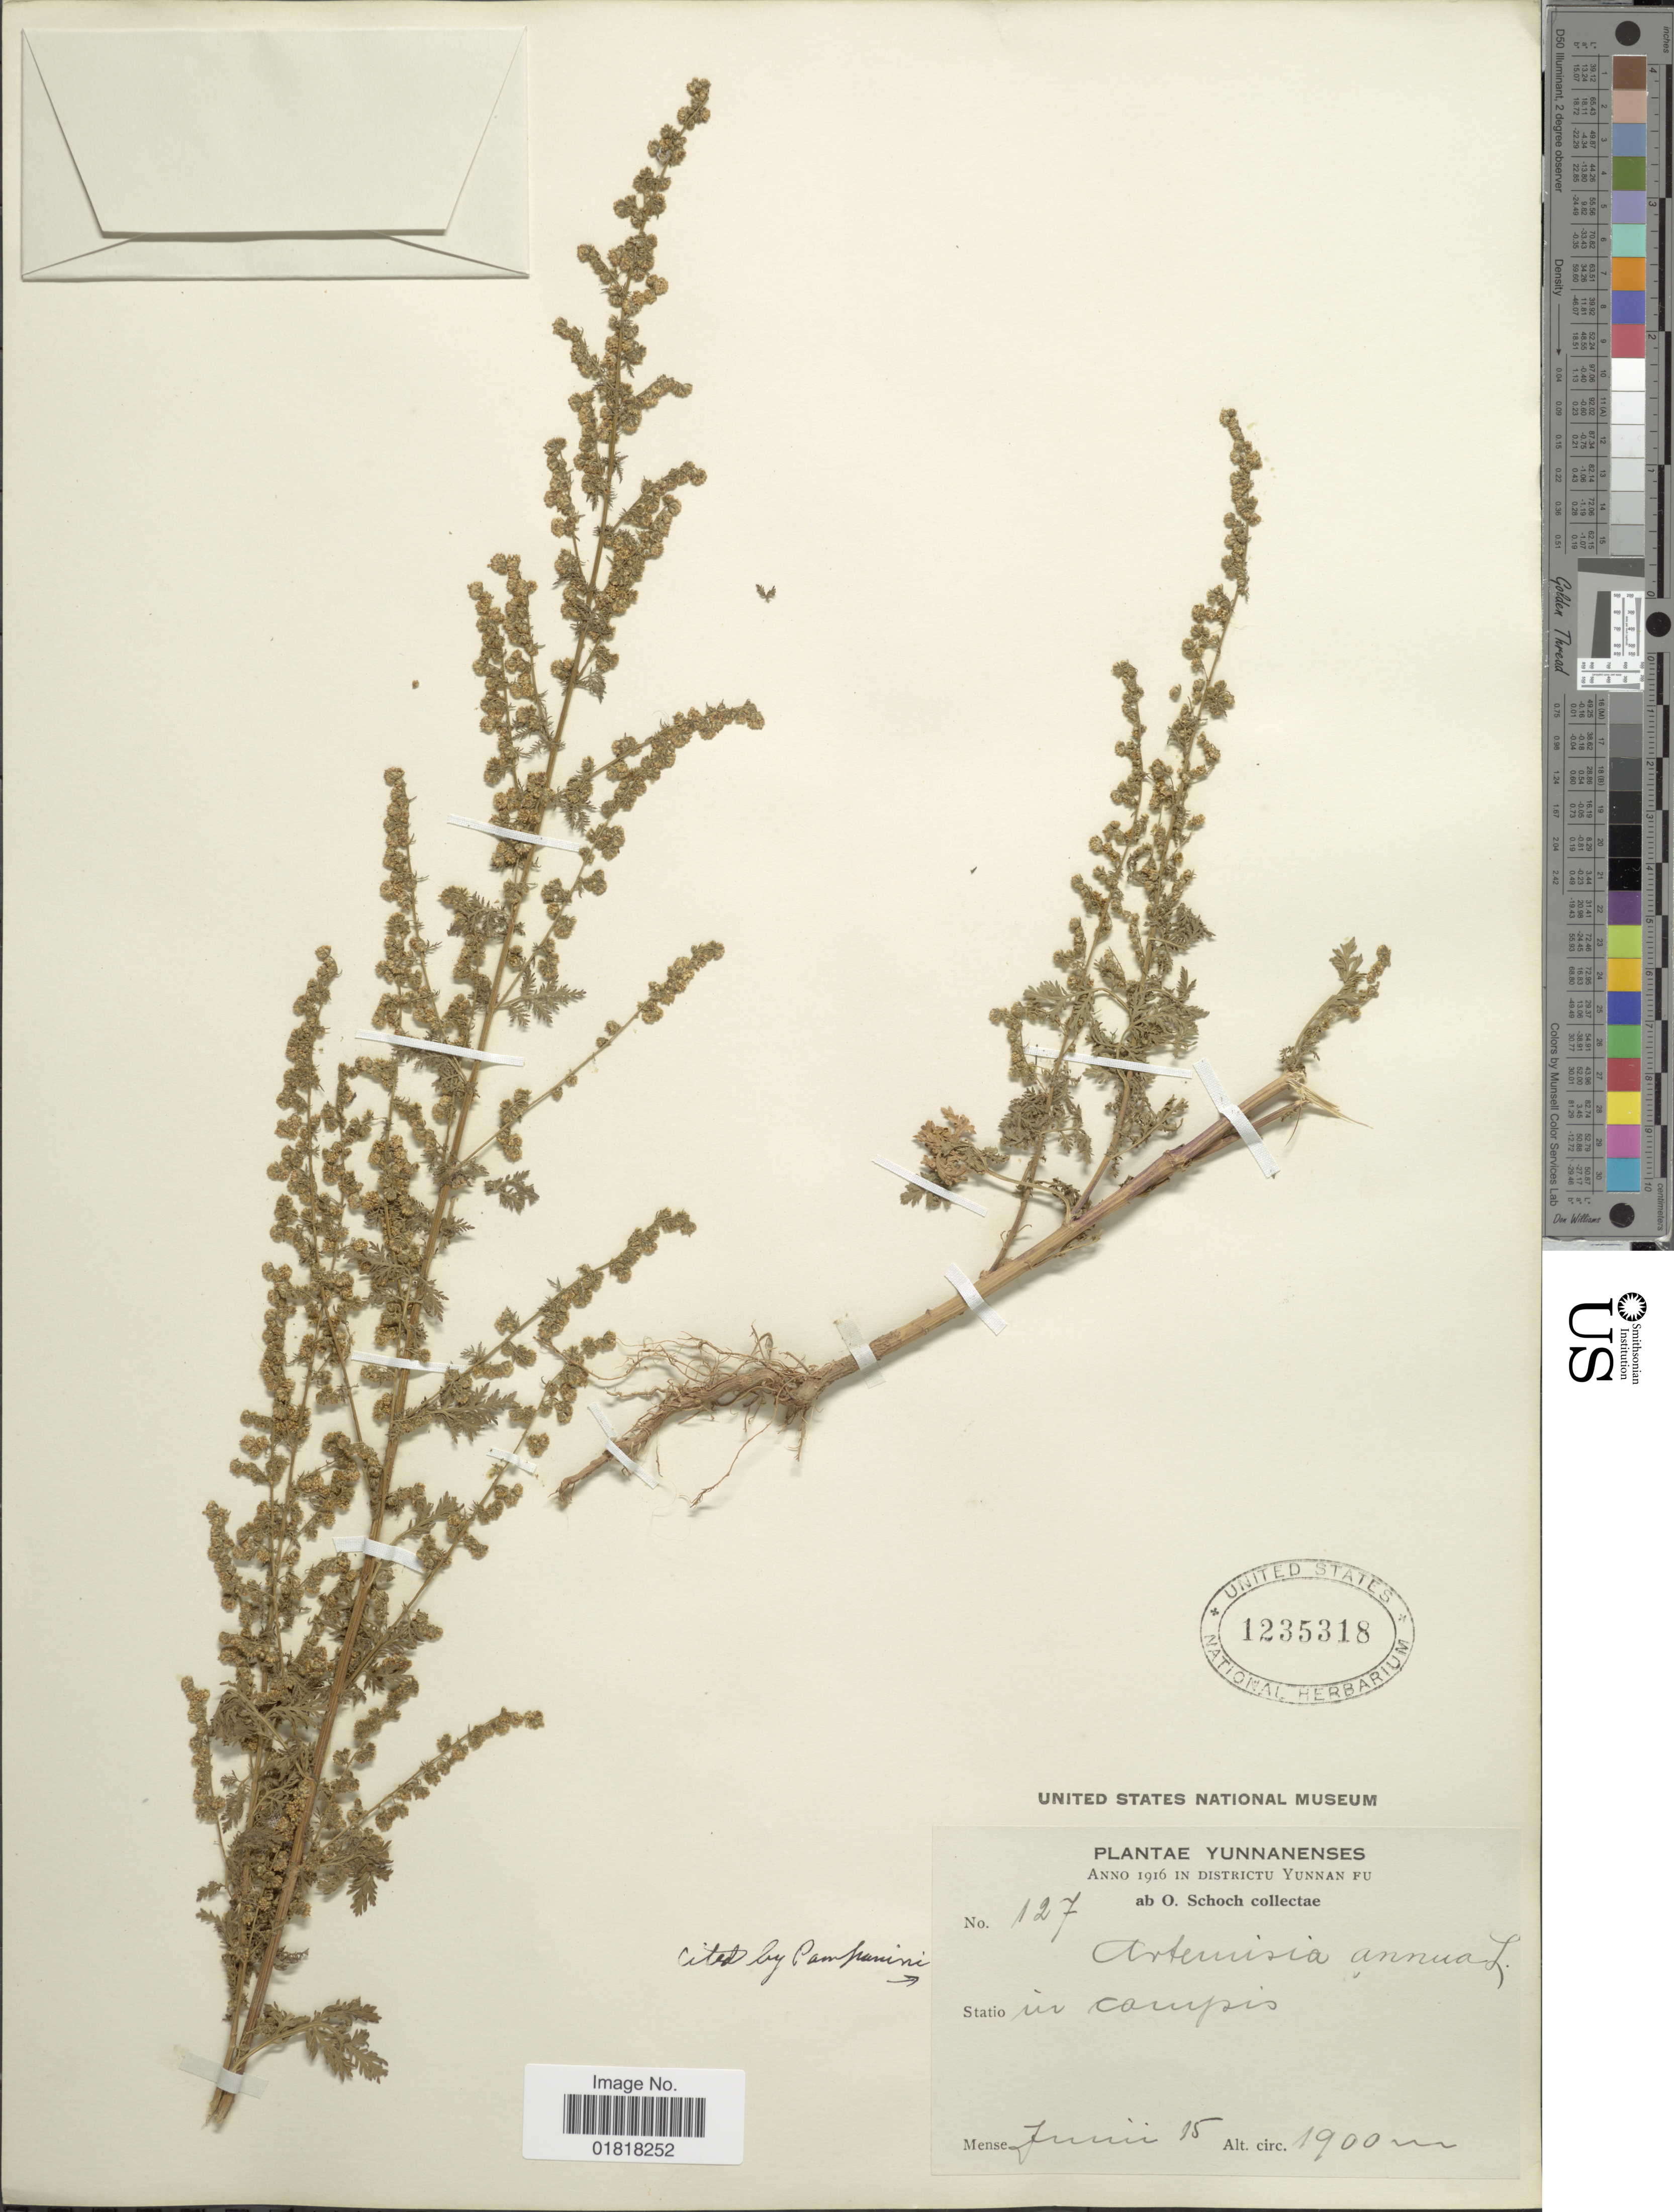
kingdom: Plantae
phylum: Tracheophyta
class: Magnoliopsida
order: Asterales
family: Asteraceae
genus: Artemisia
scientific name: Artemisia annua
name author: L.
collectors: O. Schoch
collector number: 127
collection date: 1916-06-15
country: China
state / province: Yunnan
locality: Yunnanenses, Statio in campis, in districtu Yunnan Fu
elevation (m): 1900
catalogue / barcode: US 1235318